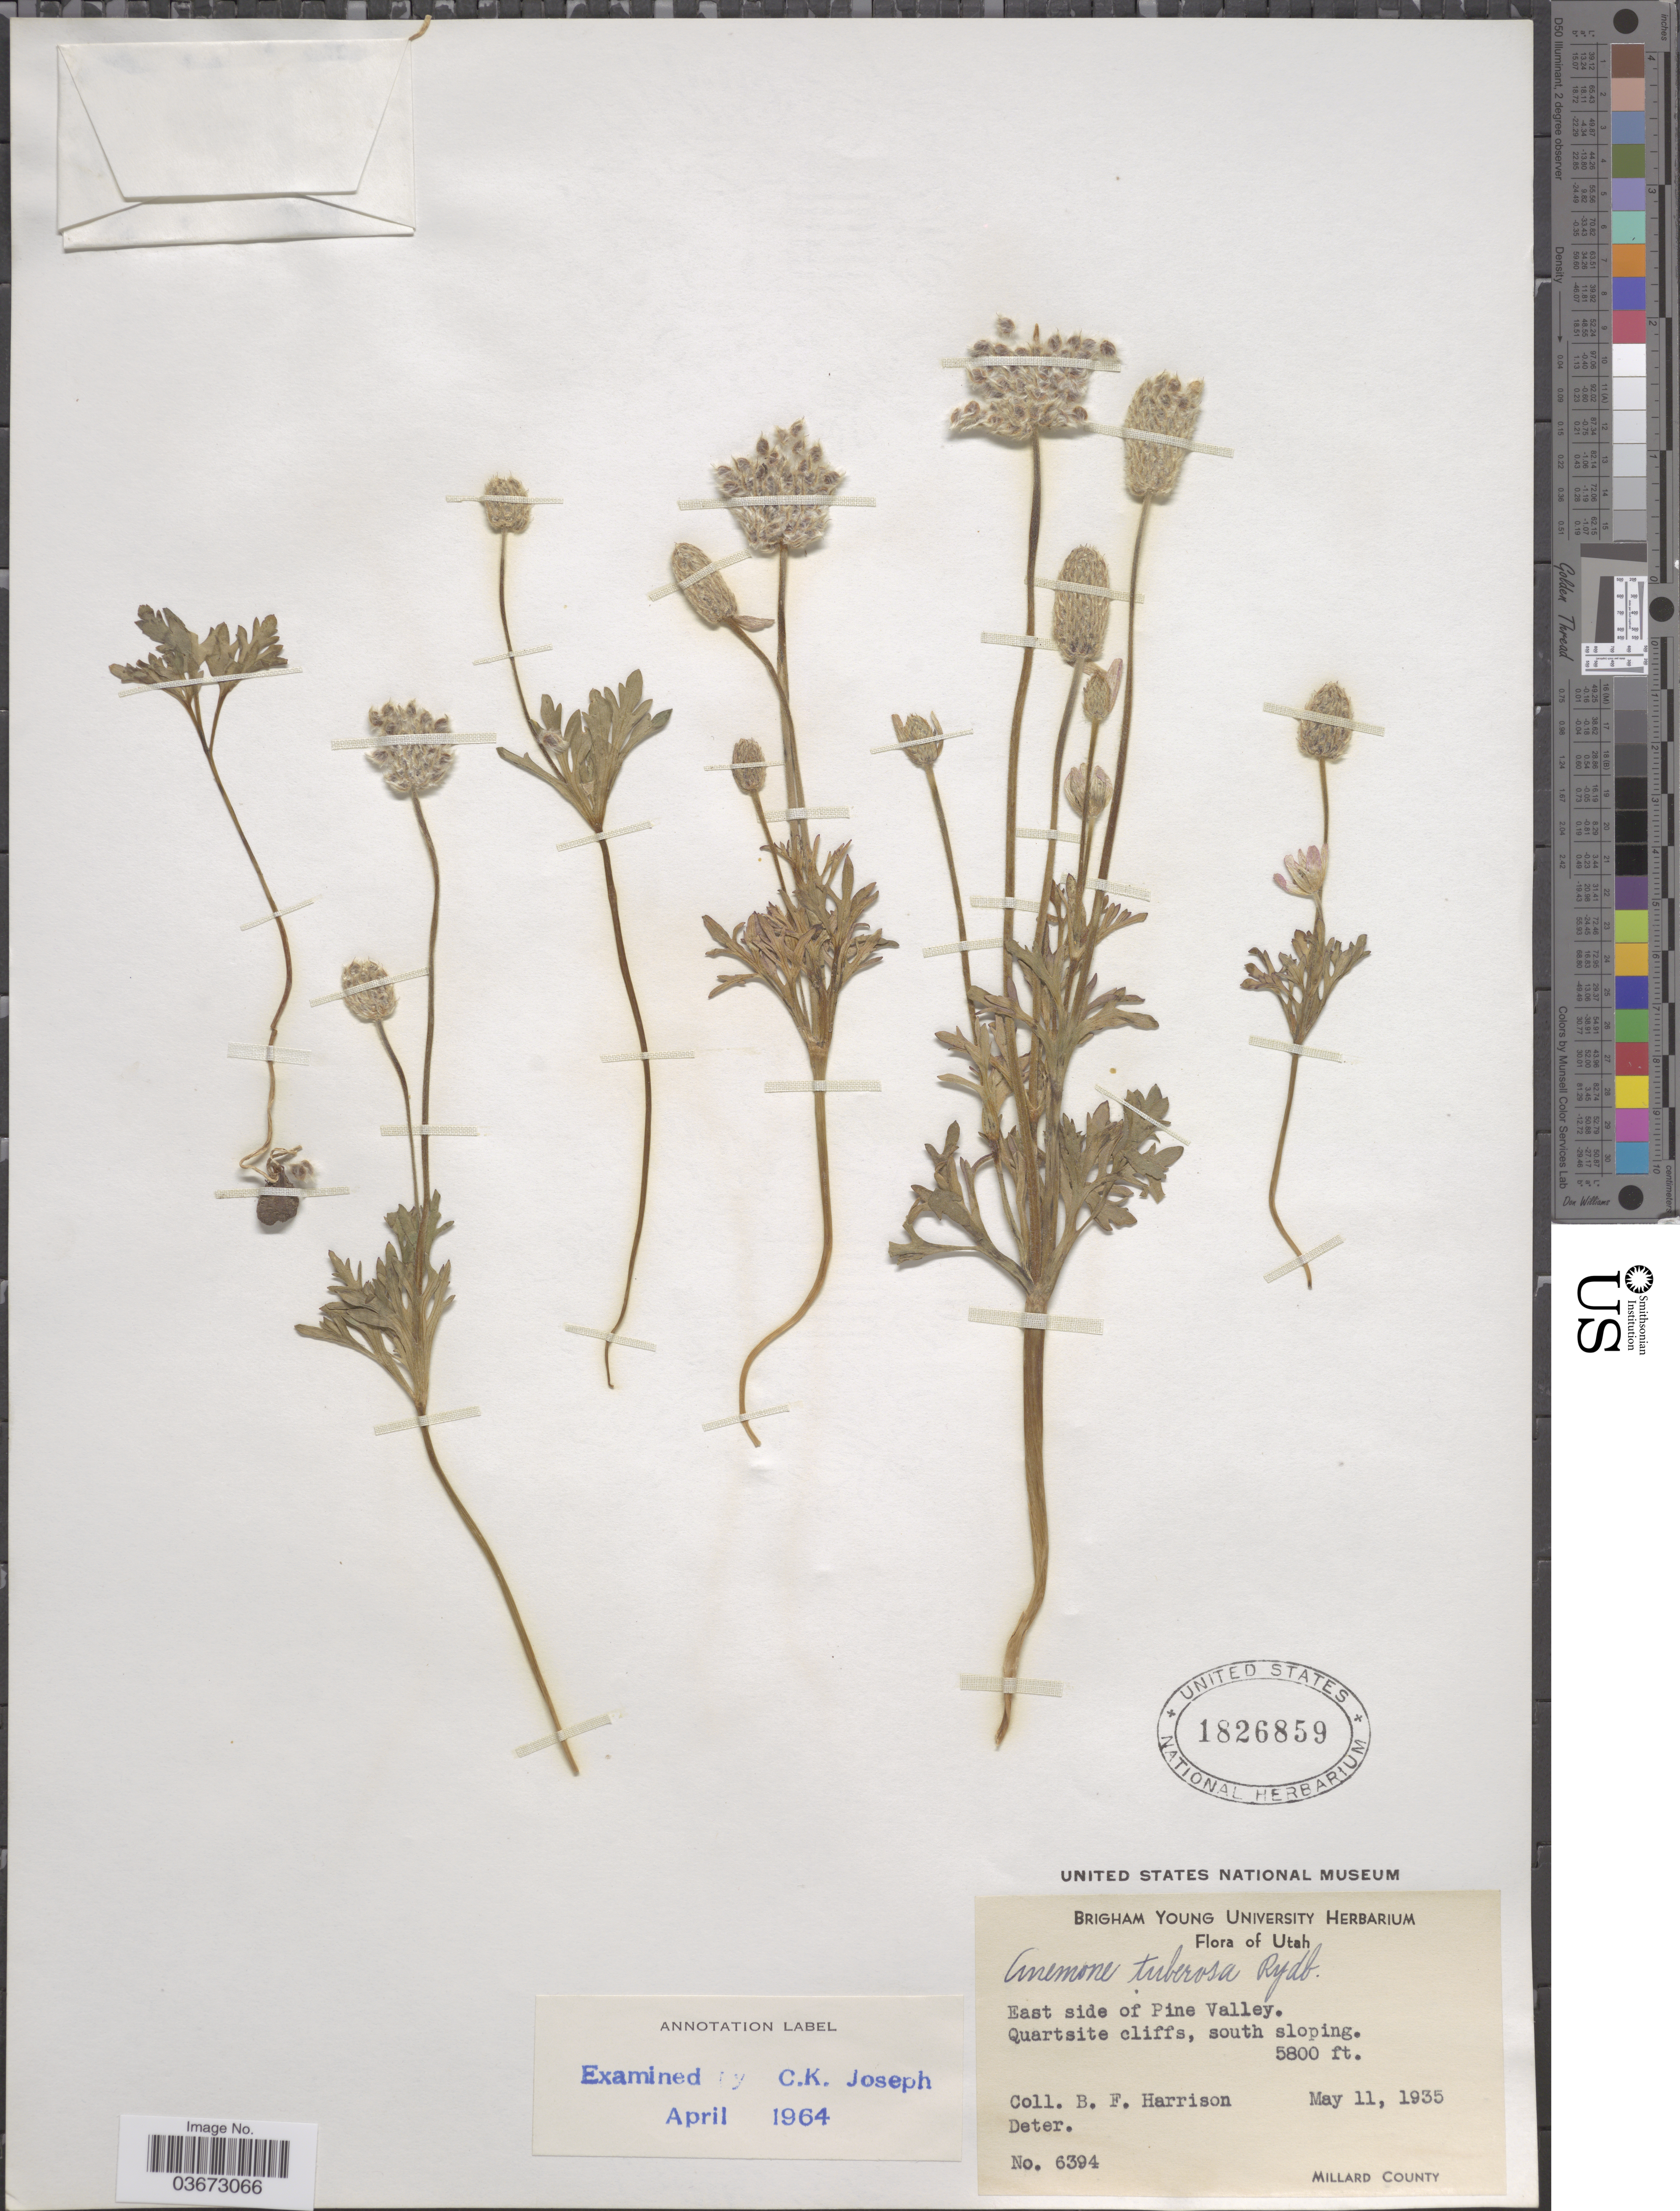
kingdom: Plantae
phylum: Tracheophyta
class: Magnoliopsida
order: Ranunculales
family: Ranunculaceae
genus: Anemone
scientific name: Anemone tuberosa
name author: Rydb.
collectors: B. F. Harrison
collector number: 6394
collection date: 1935-05-11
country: United States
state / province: Utah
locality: East side of Pine Valley. Quartsite cliffs, south sloping. Millard County.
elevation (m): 1768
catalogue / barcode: US 1826859